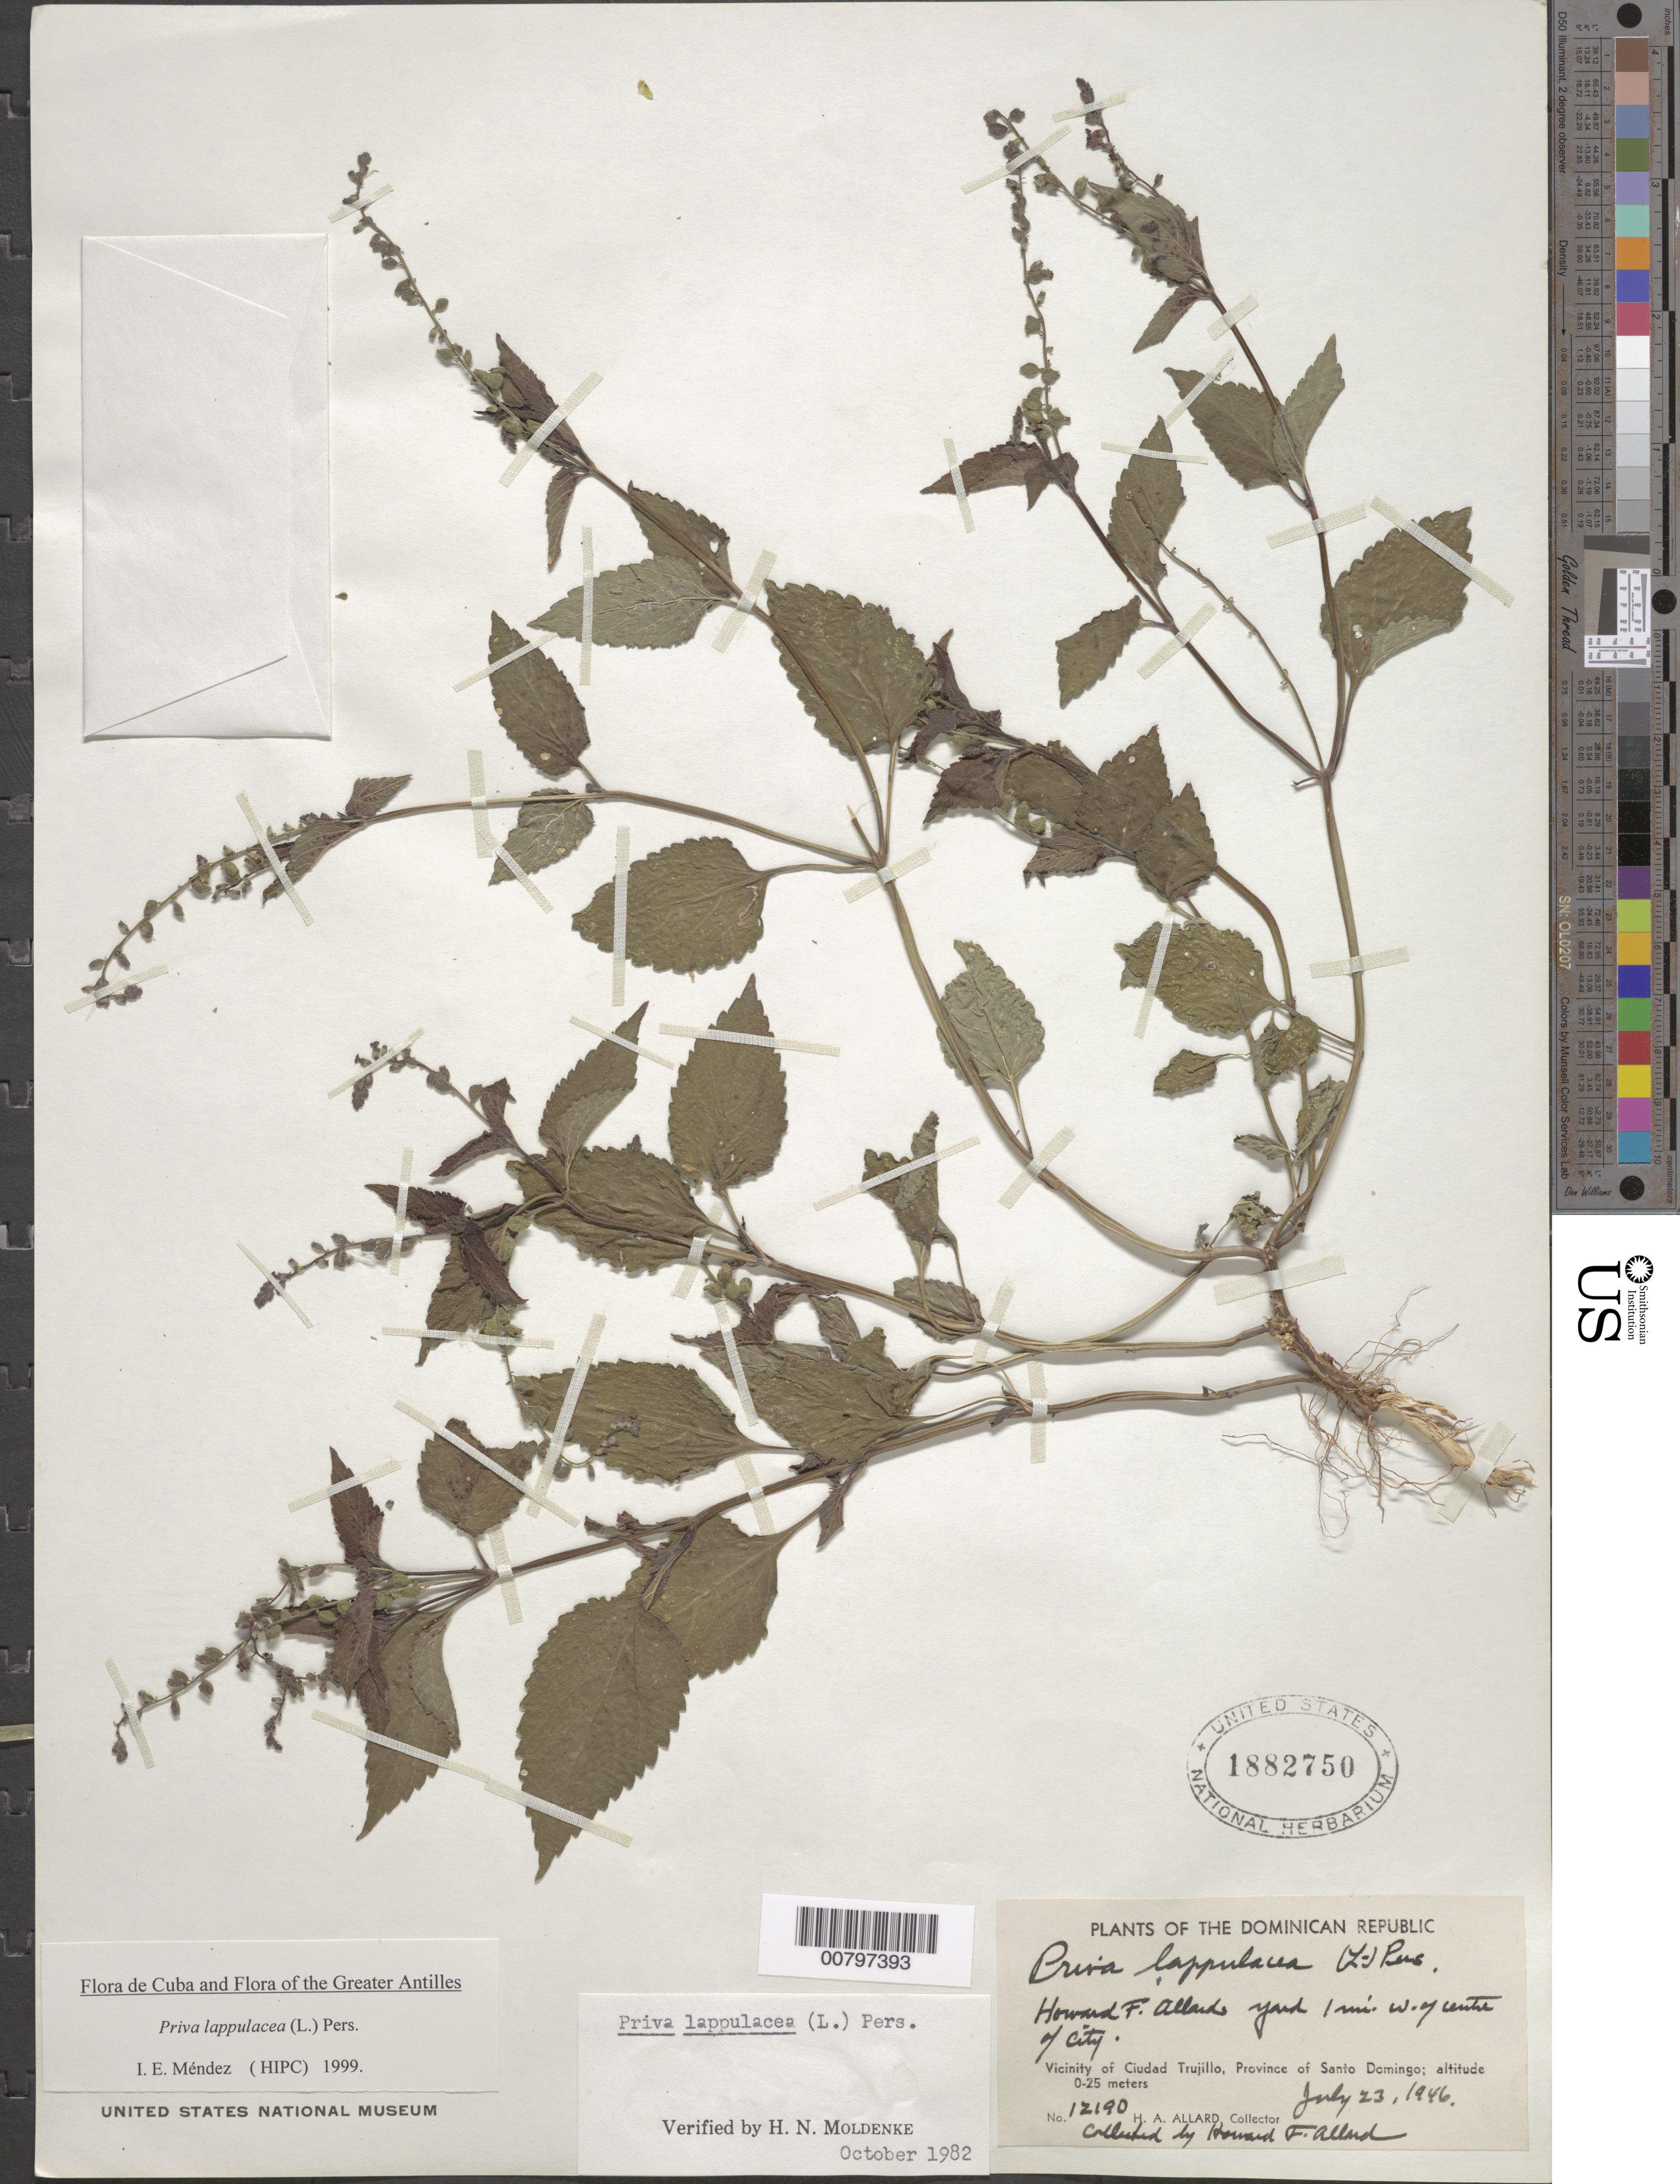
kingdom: Plantae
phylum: Tracheophyta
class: Magnoliopsida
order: Lamiales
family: Verbenaceae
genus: Priva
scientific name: Priva lappulacea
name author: (L.) Pers.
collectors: H. A. Allard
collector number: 12190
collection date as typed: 23 Jul 1946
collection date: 1946-07-23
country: Dominican Republic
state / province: Distrito Nacional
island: Hispaniola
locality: Vicinity of Santo Domingo, yard of Howard Allard's home 1mW of center of city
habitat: in yard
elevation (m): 0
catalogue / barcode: US 1882750